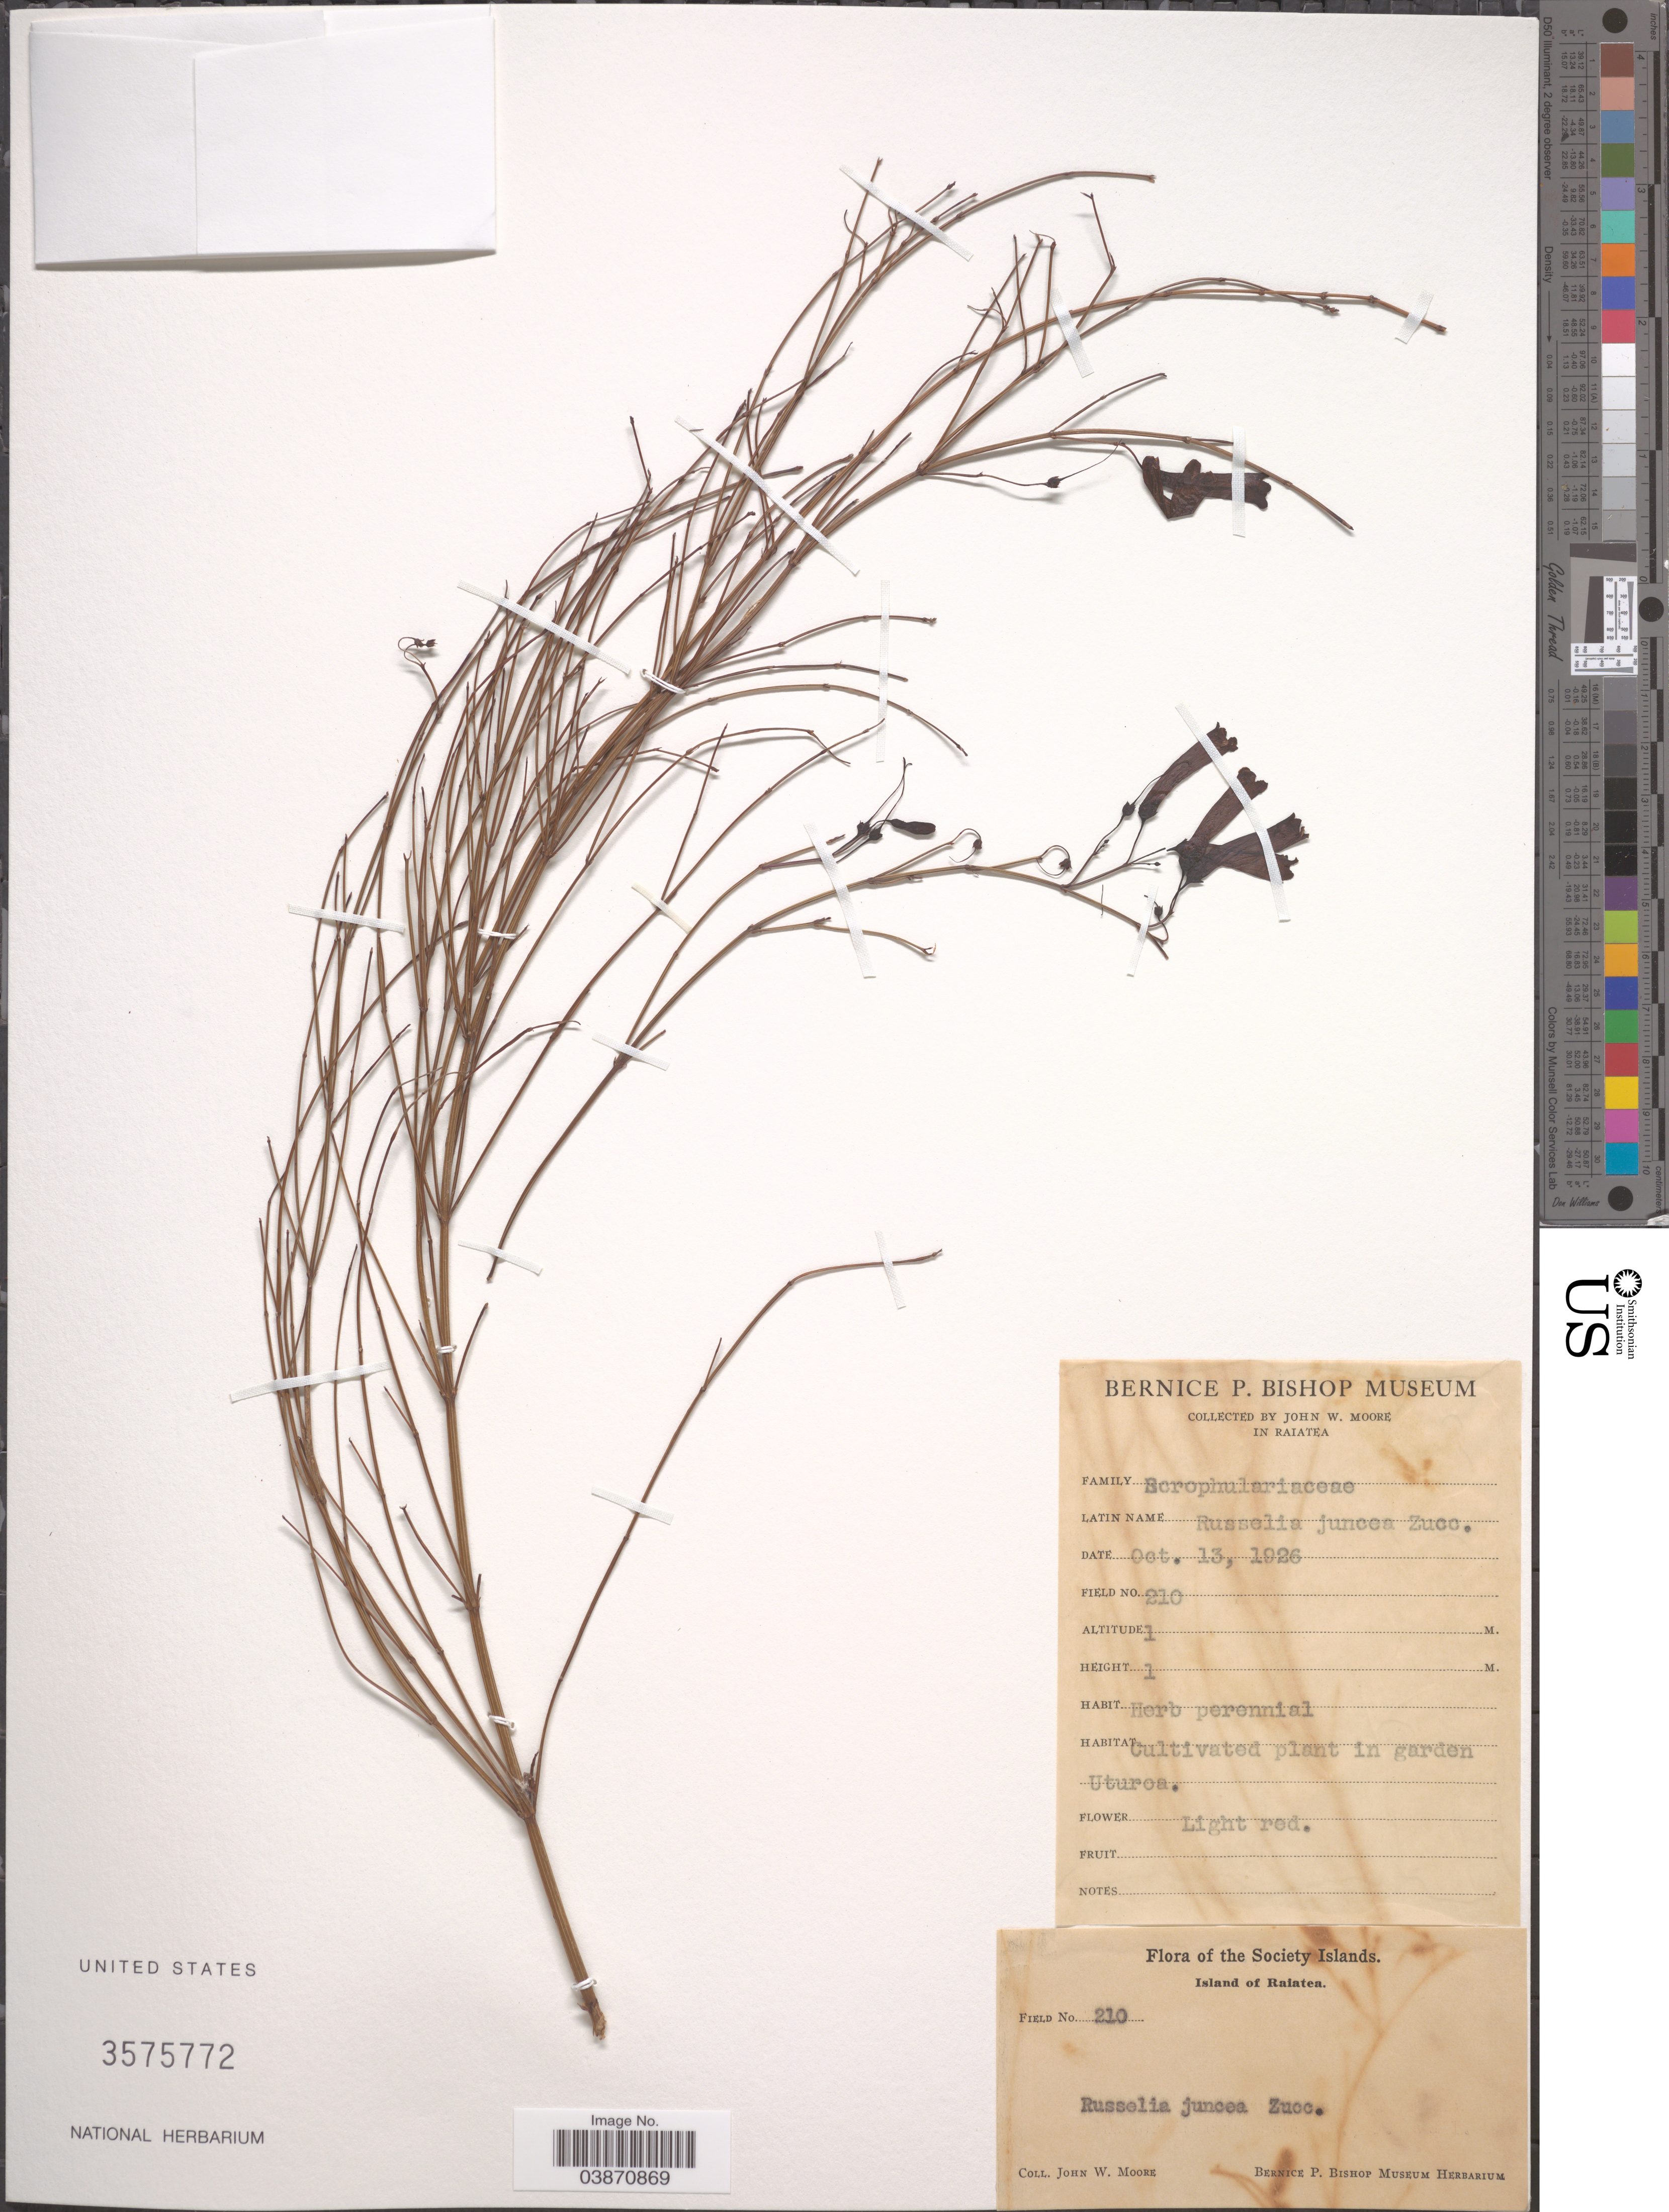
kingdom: Plantae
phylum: Tracheophyta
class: Magnoliopsida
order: Lamiales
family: Plantaginaceae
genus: Russelia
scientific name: Russelia equisetiformis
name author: Schltdl. & Cham.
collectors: J. Moore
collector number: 210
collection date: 1926-10-13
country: French Polynesia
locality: The Society Islands. Island of Raiatea. In garden Uturoa.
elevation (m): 1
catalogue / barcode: US 3575772